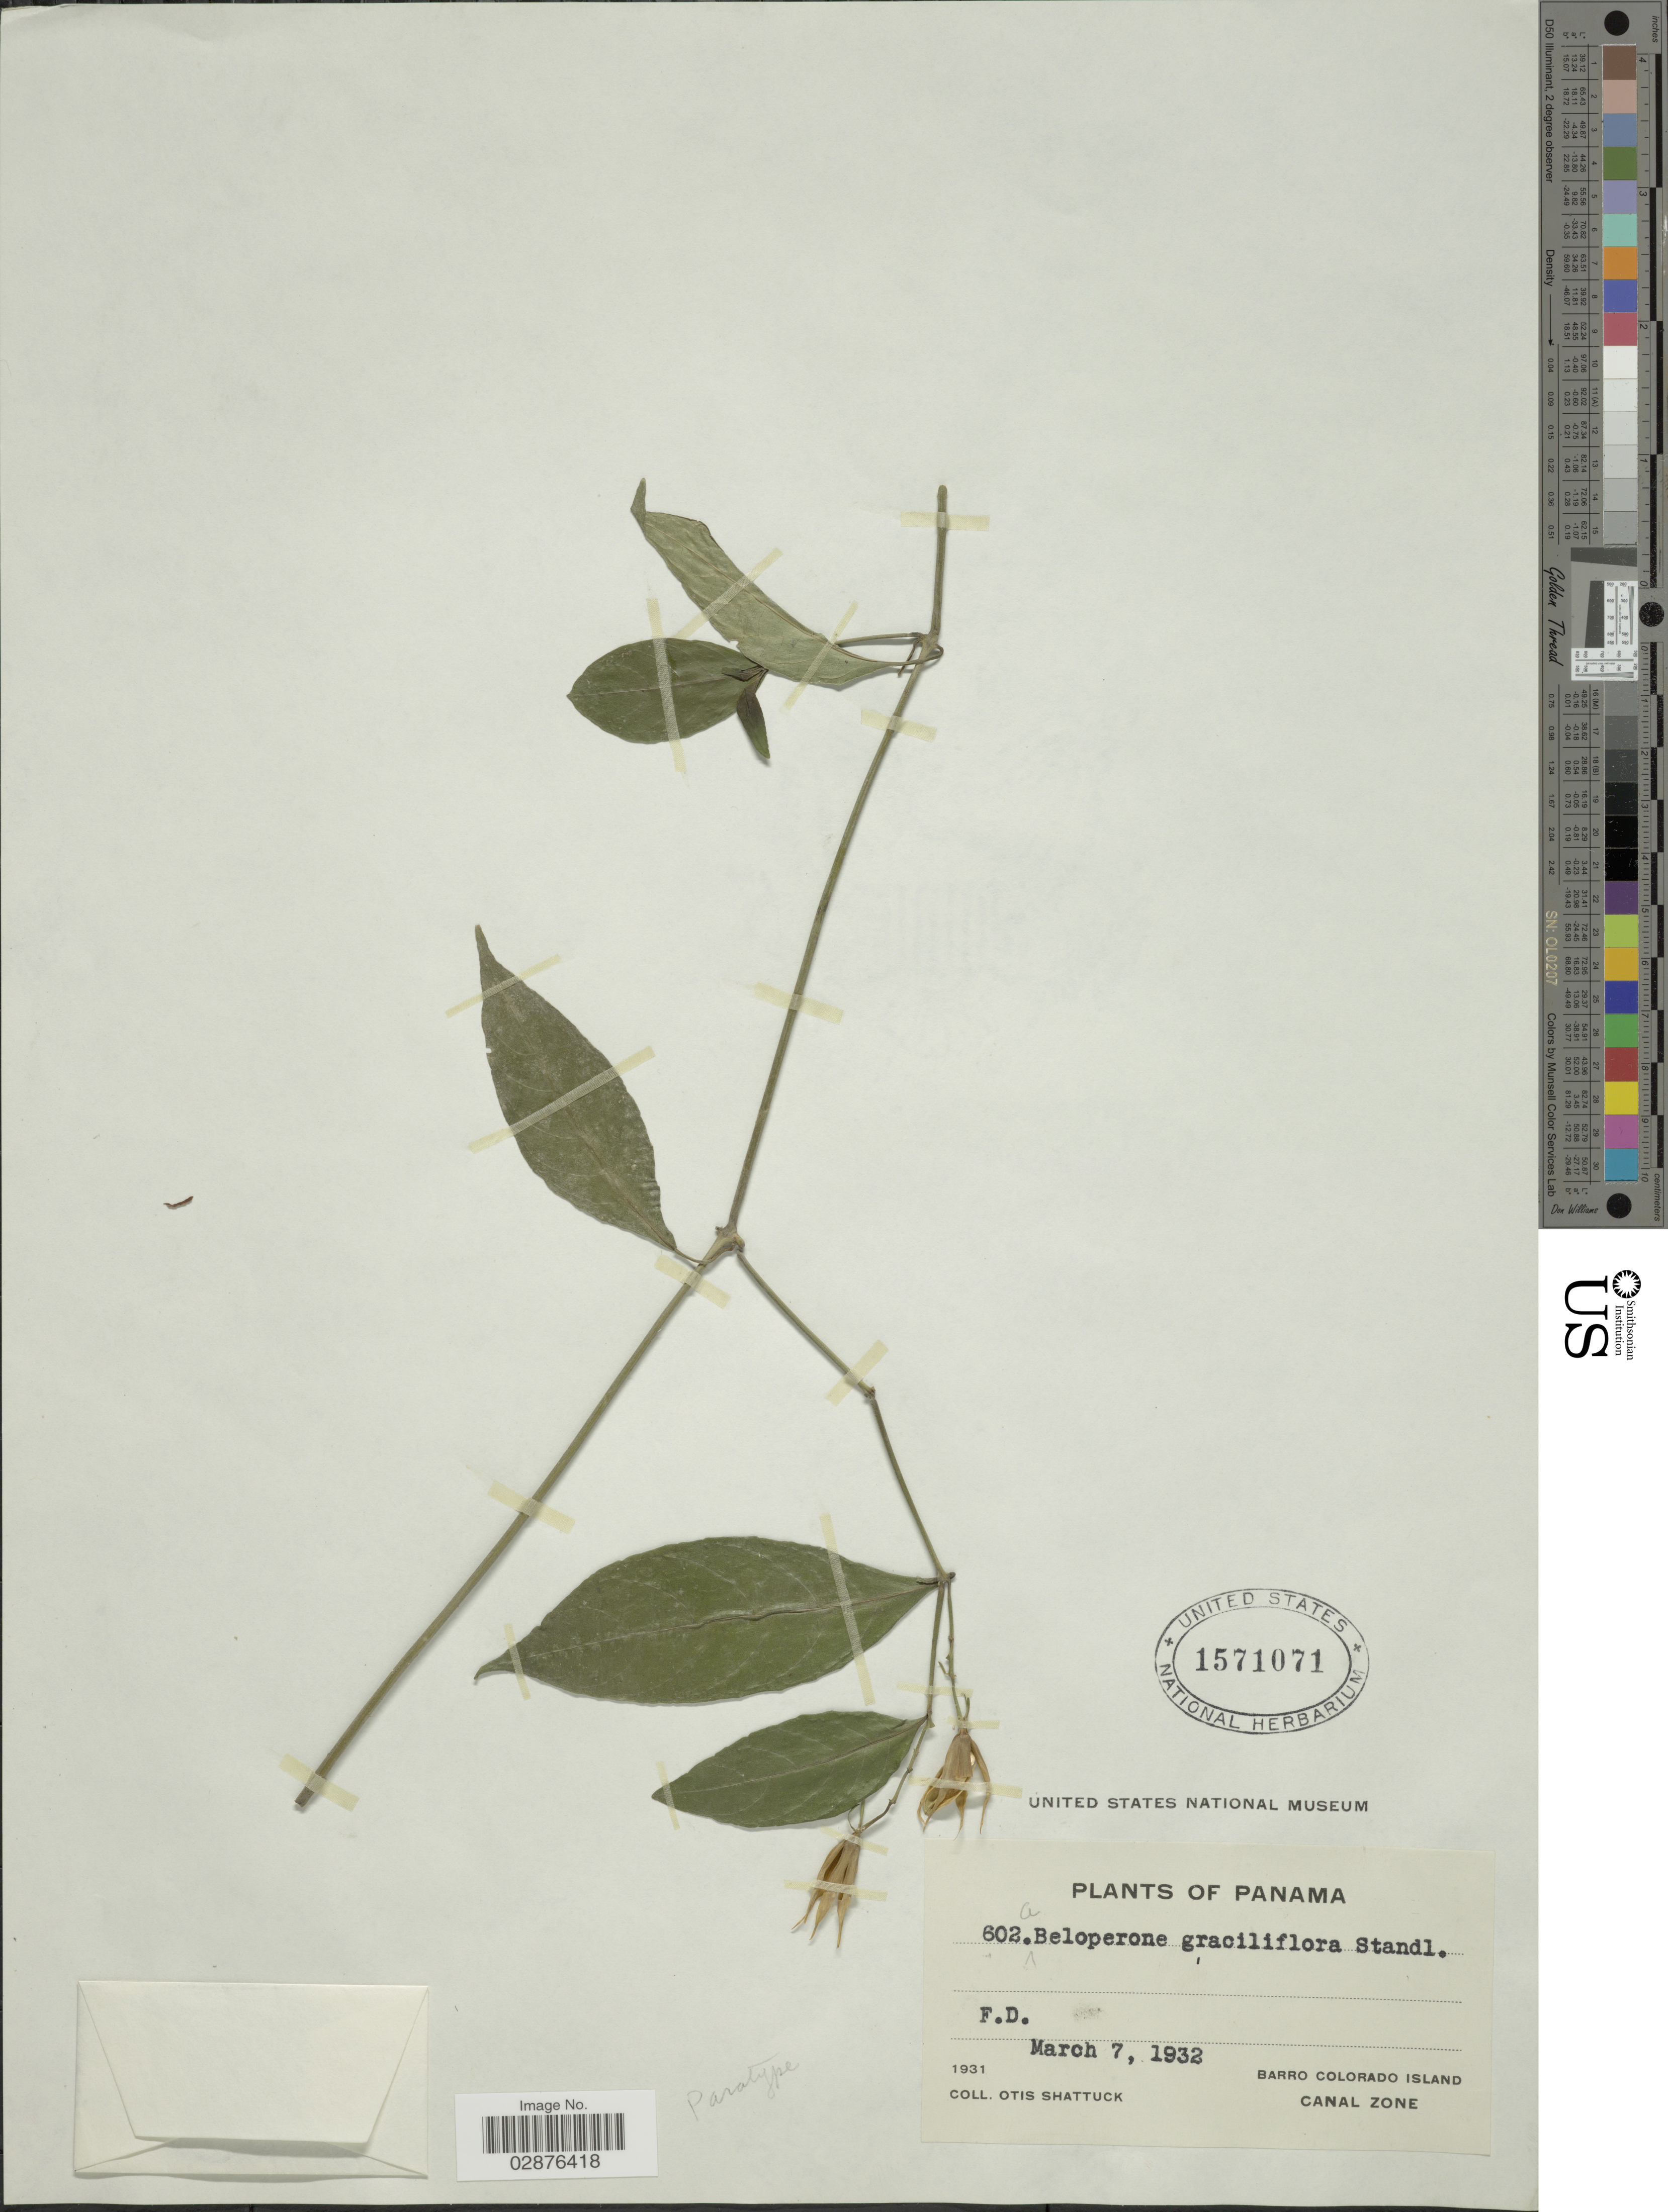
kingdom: Plantae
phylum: Tracheophyta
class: Magnoliopsida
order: Lamiales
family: Acanthaceae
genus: Justicia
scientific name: Justicia graciliflora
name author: (Standl.) D.N. Gibson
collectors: O. Shattuck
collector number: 1931?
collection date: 1932-03-07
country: Panama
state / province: Panamá Oeste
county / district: Canal Zone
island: Barro Colorado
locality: F.D. Barro Colorado Island. Canal Zone.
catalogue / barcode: US 1571071